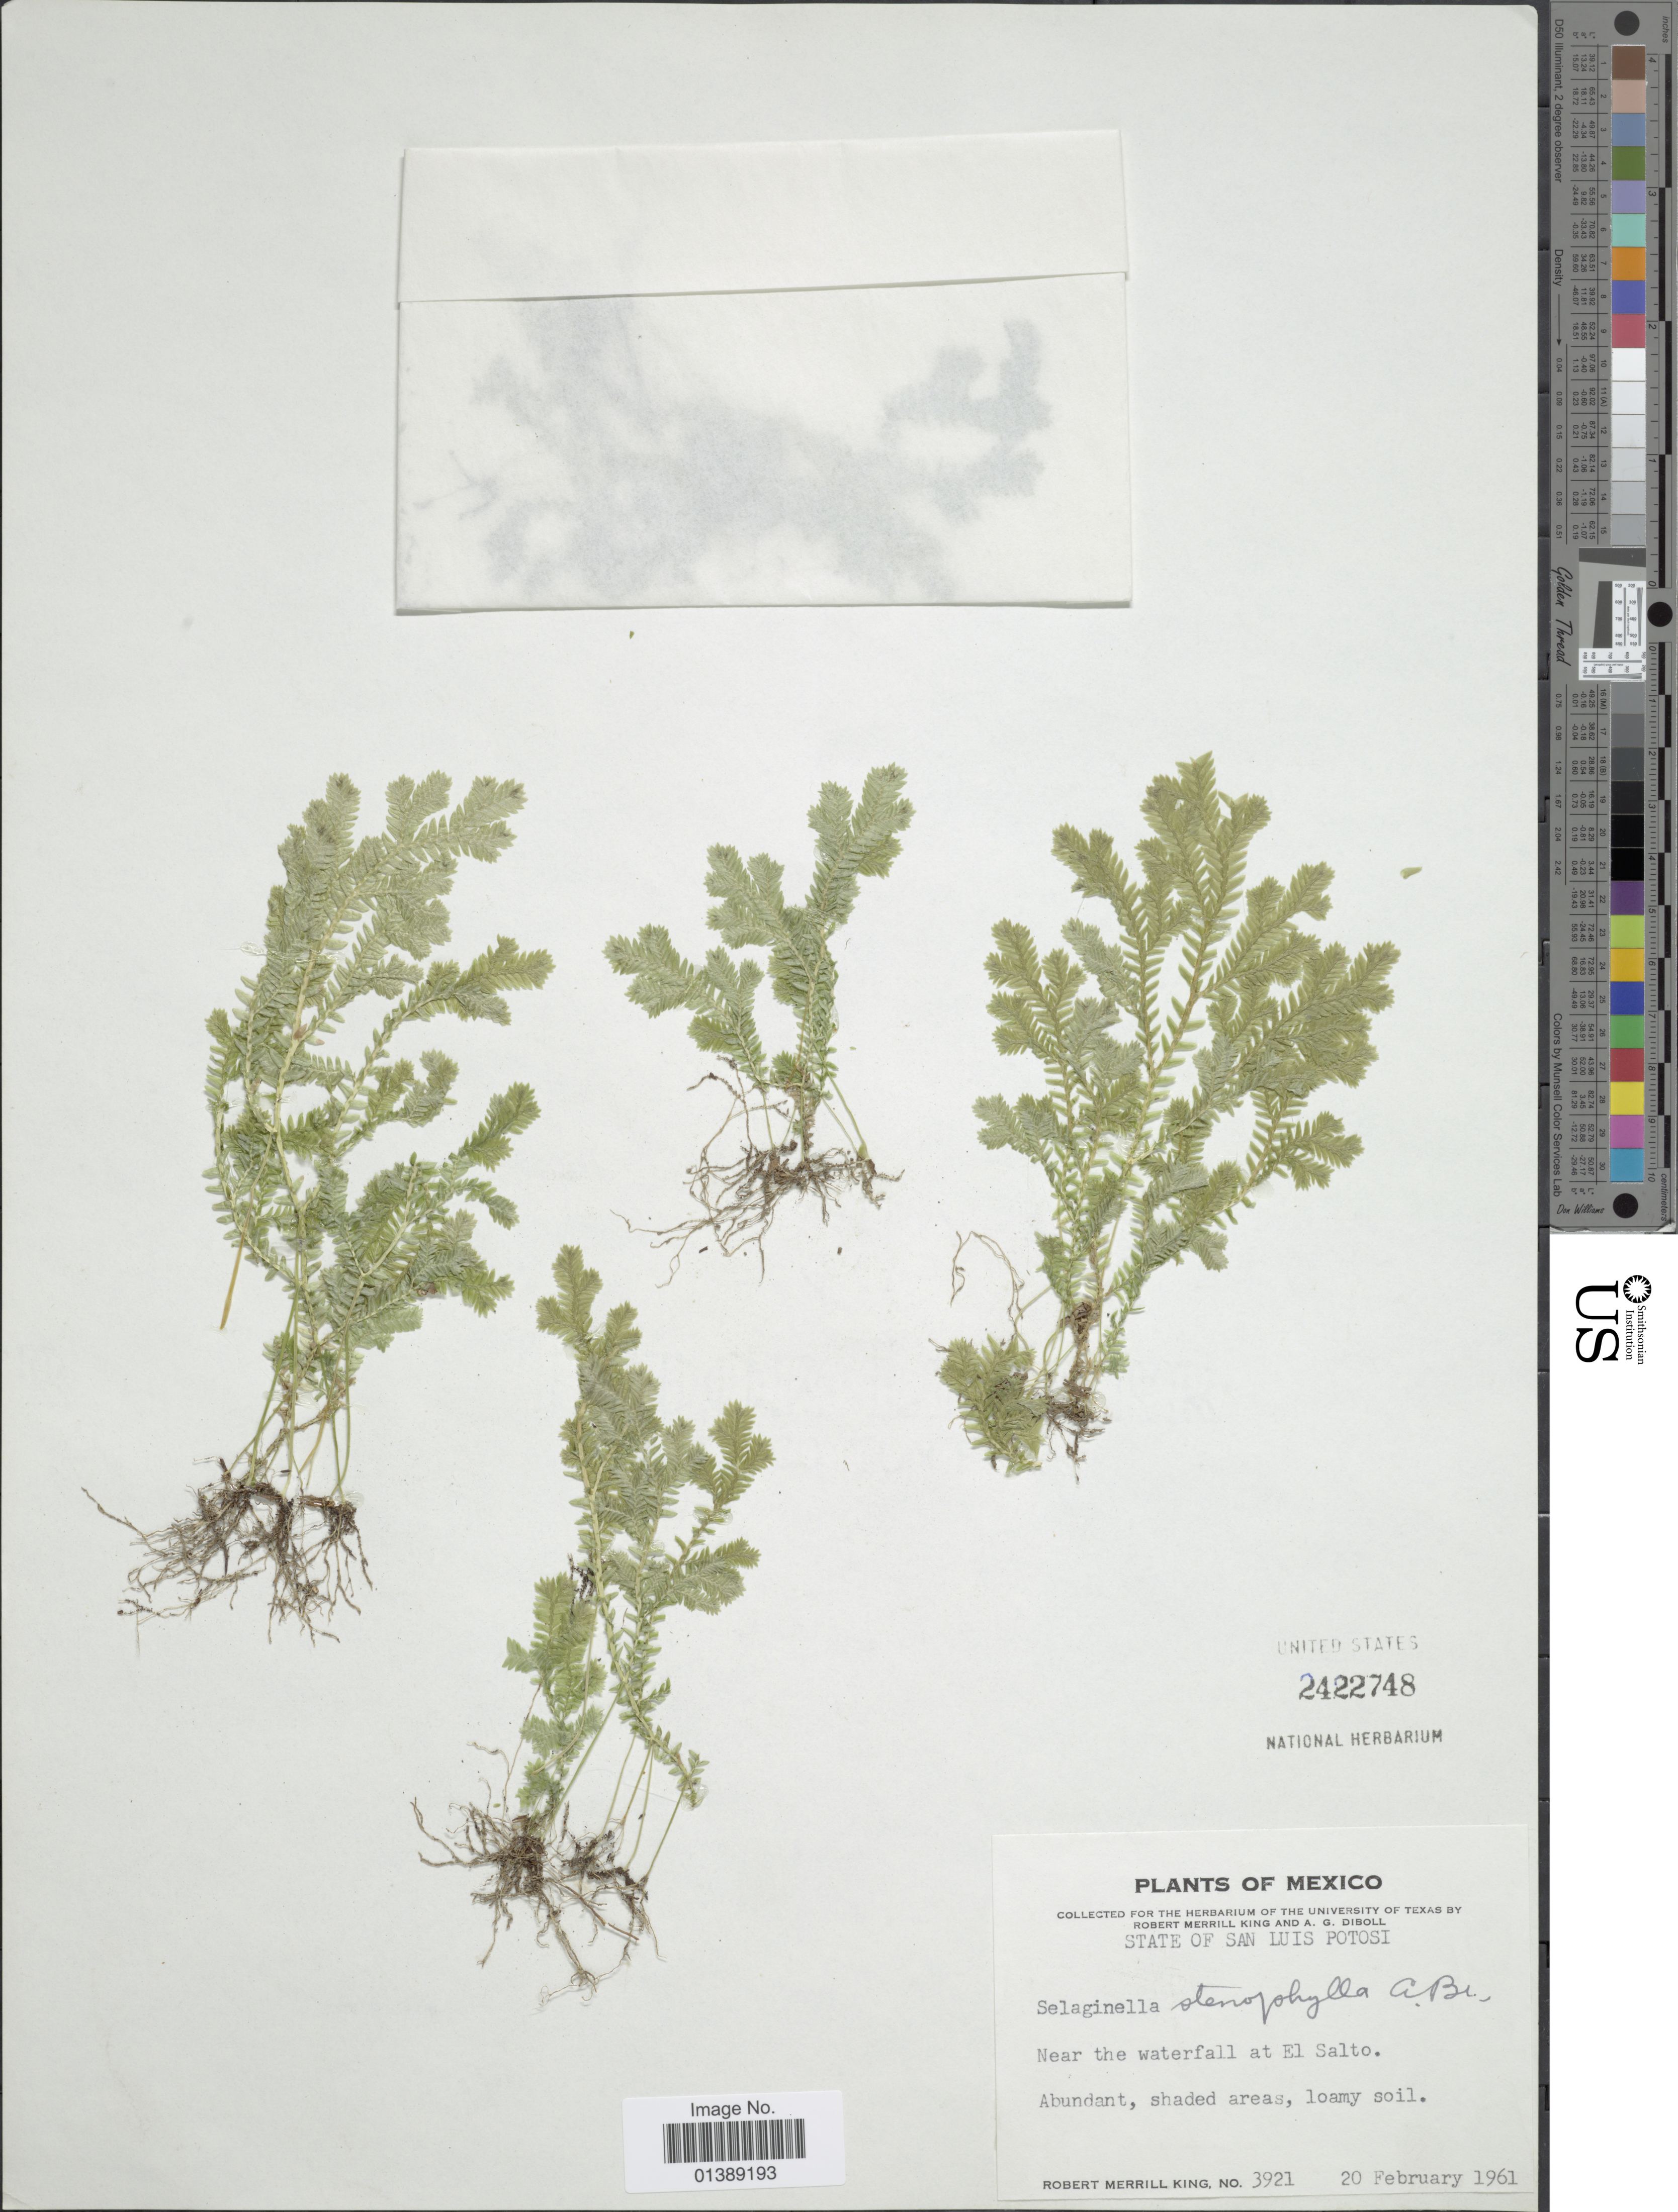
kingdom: Plantae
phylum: Tracheophyta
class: Lycopodiopsida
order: Selaginellales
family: Selaginellaceae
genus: Selaginella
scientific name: Selaginella stenophylla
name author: A. Braun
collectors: R. M. King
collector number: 3921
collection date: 1961-02-20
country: Mexico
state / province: San Luis Potosí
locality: Near the waterfall at El Salto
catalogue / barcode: US 2422748